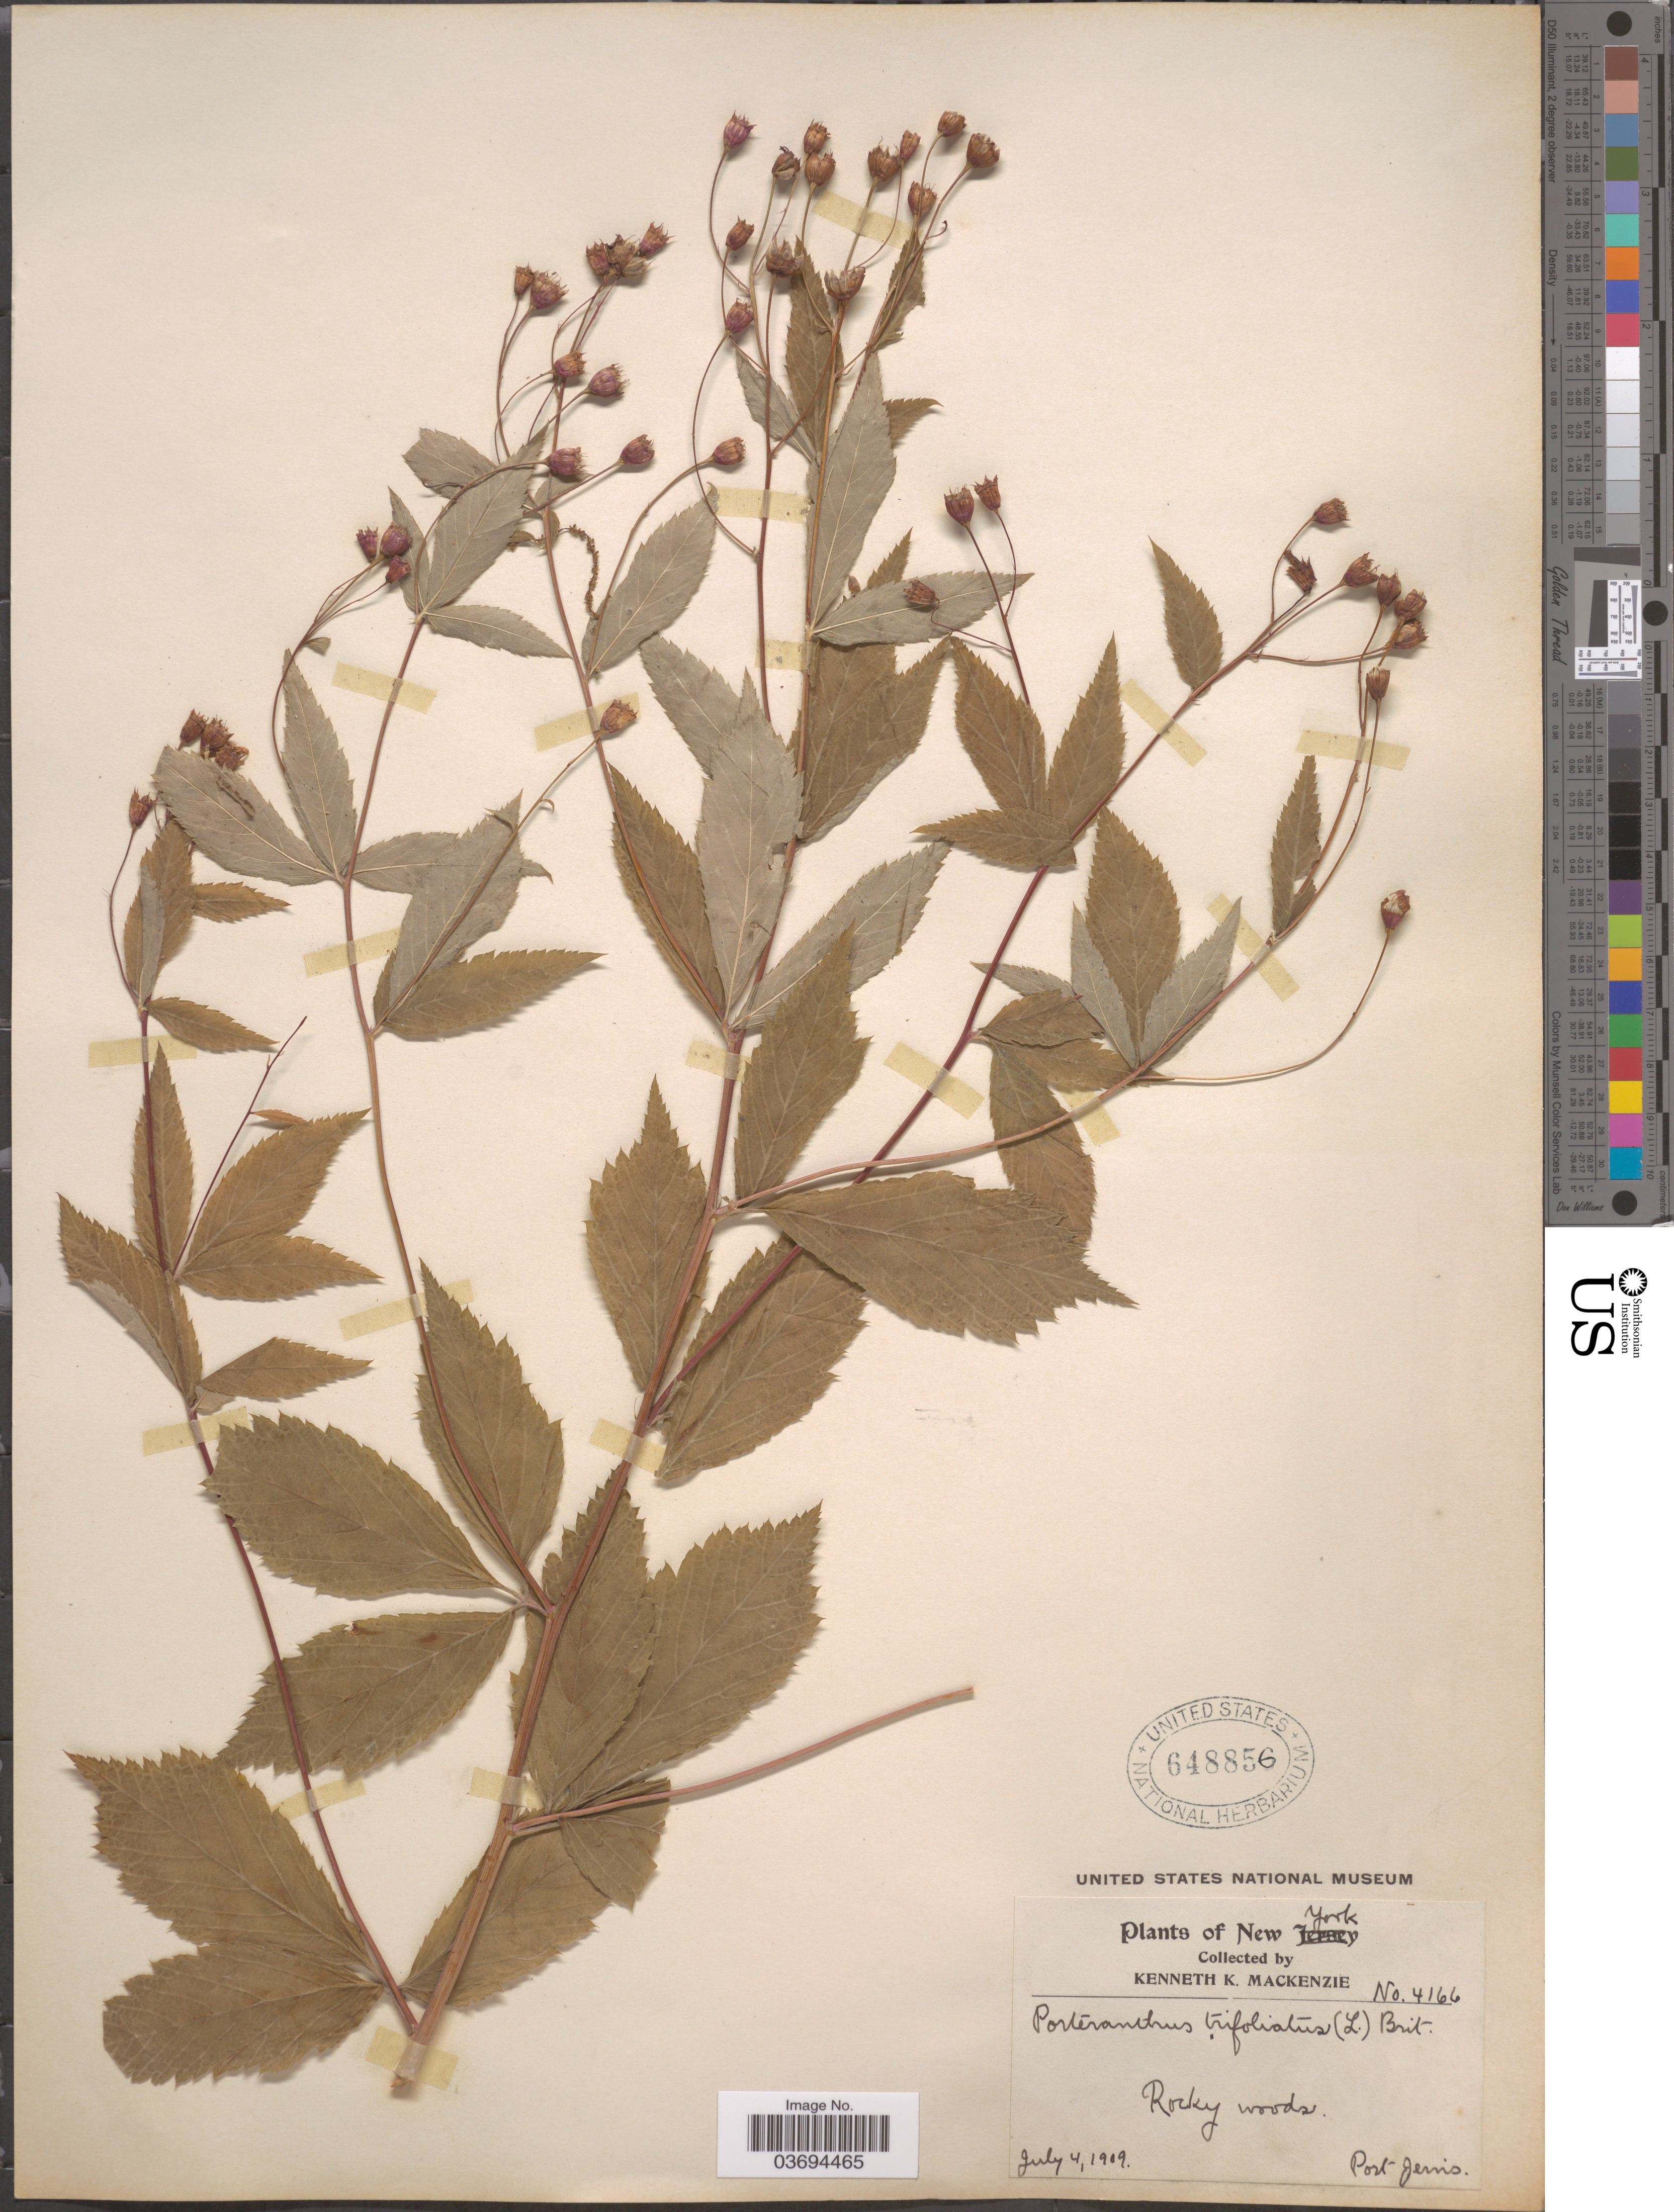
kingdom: Plantae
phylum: Tracheophyta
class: Magnoliopsida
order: Rosales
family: Rosaceae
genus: Gillenia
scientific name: Gillenia trifoliata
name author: (L.) Moench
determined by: Strong, Mark T., (BOT), Smithsonian Institution - National Museum of Natural History (UNITED STATES)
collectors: K. K. Mackenzie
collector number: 4166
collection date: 1909-07-04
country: United States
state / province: New York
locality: Port Jenis.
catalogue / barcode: US 648856